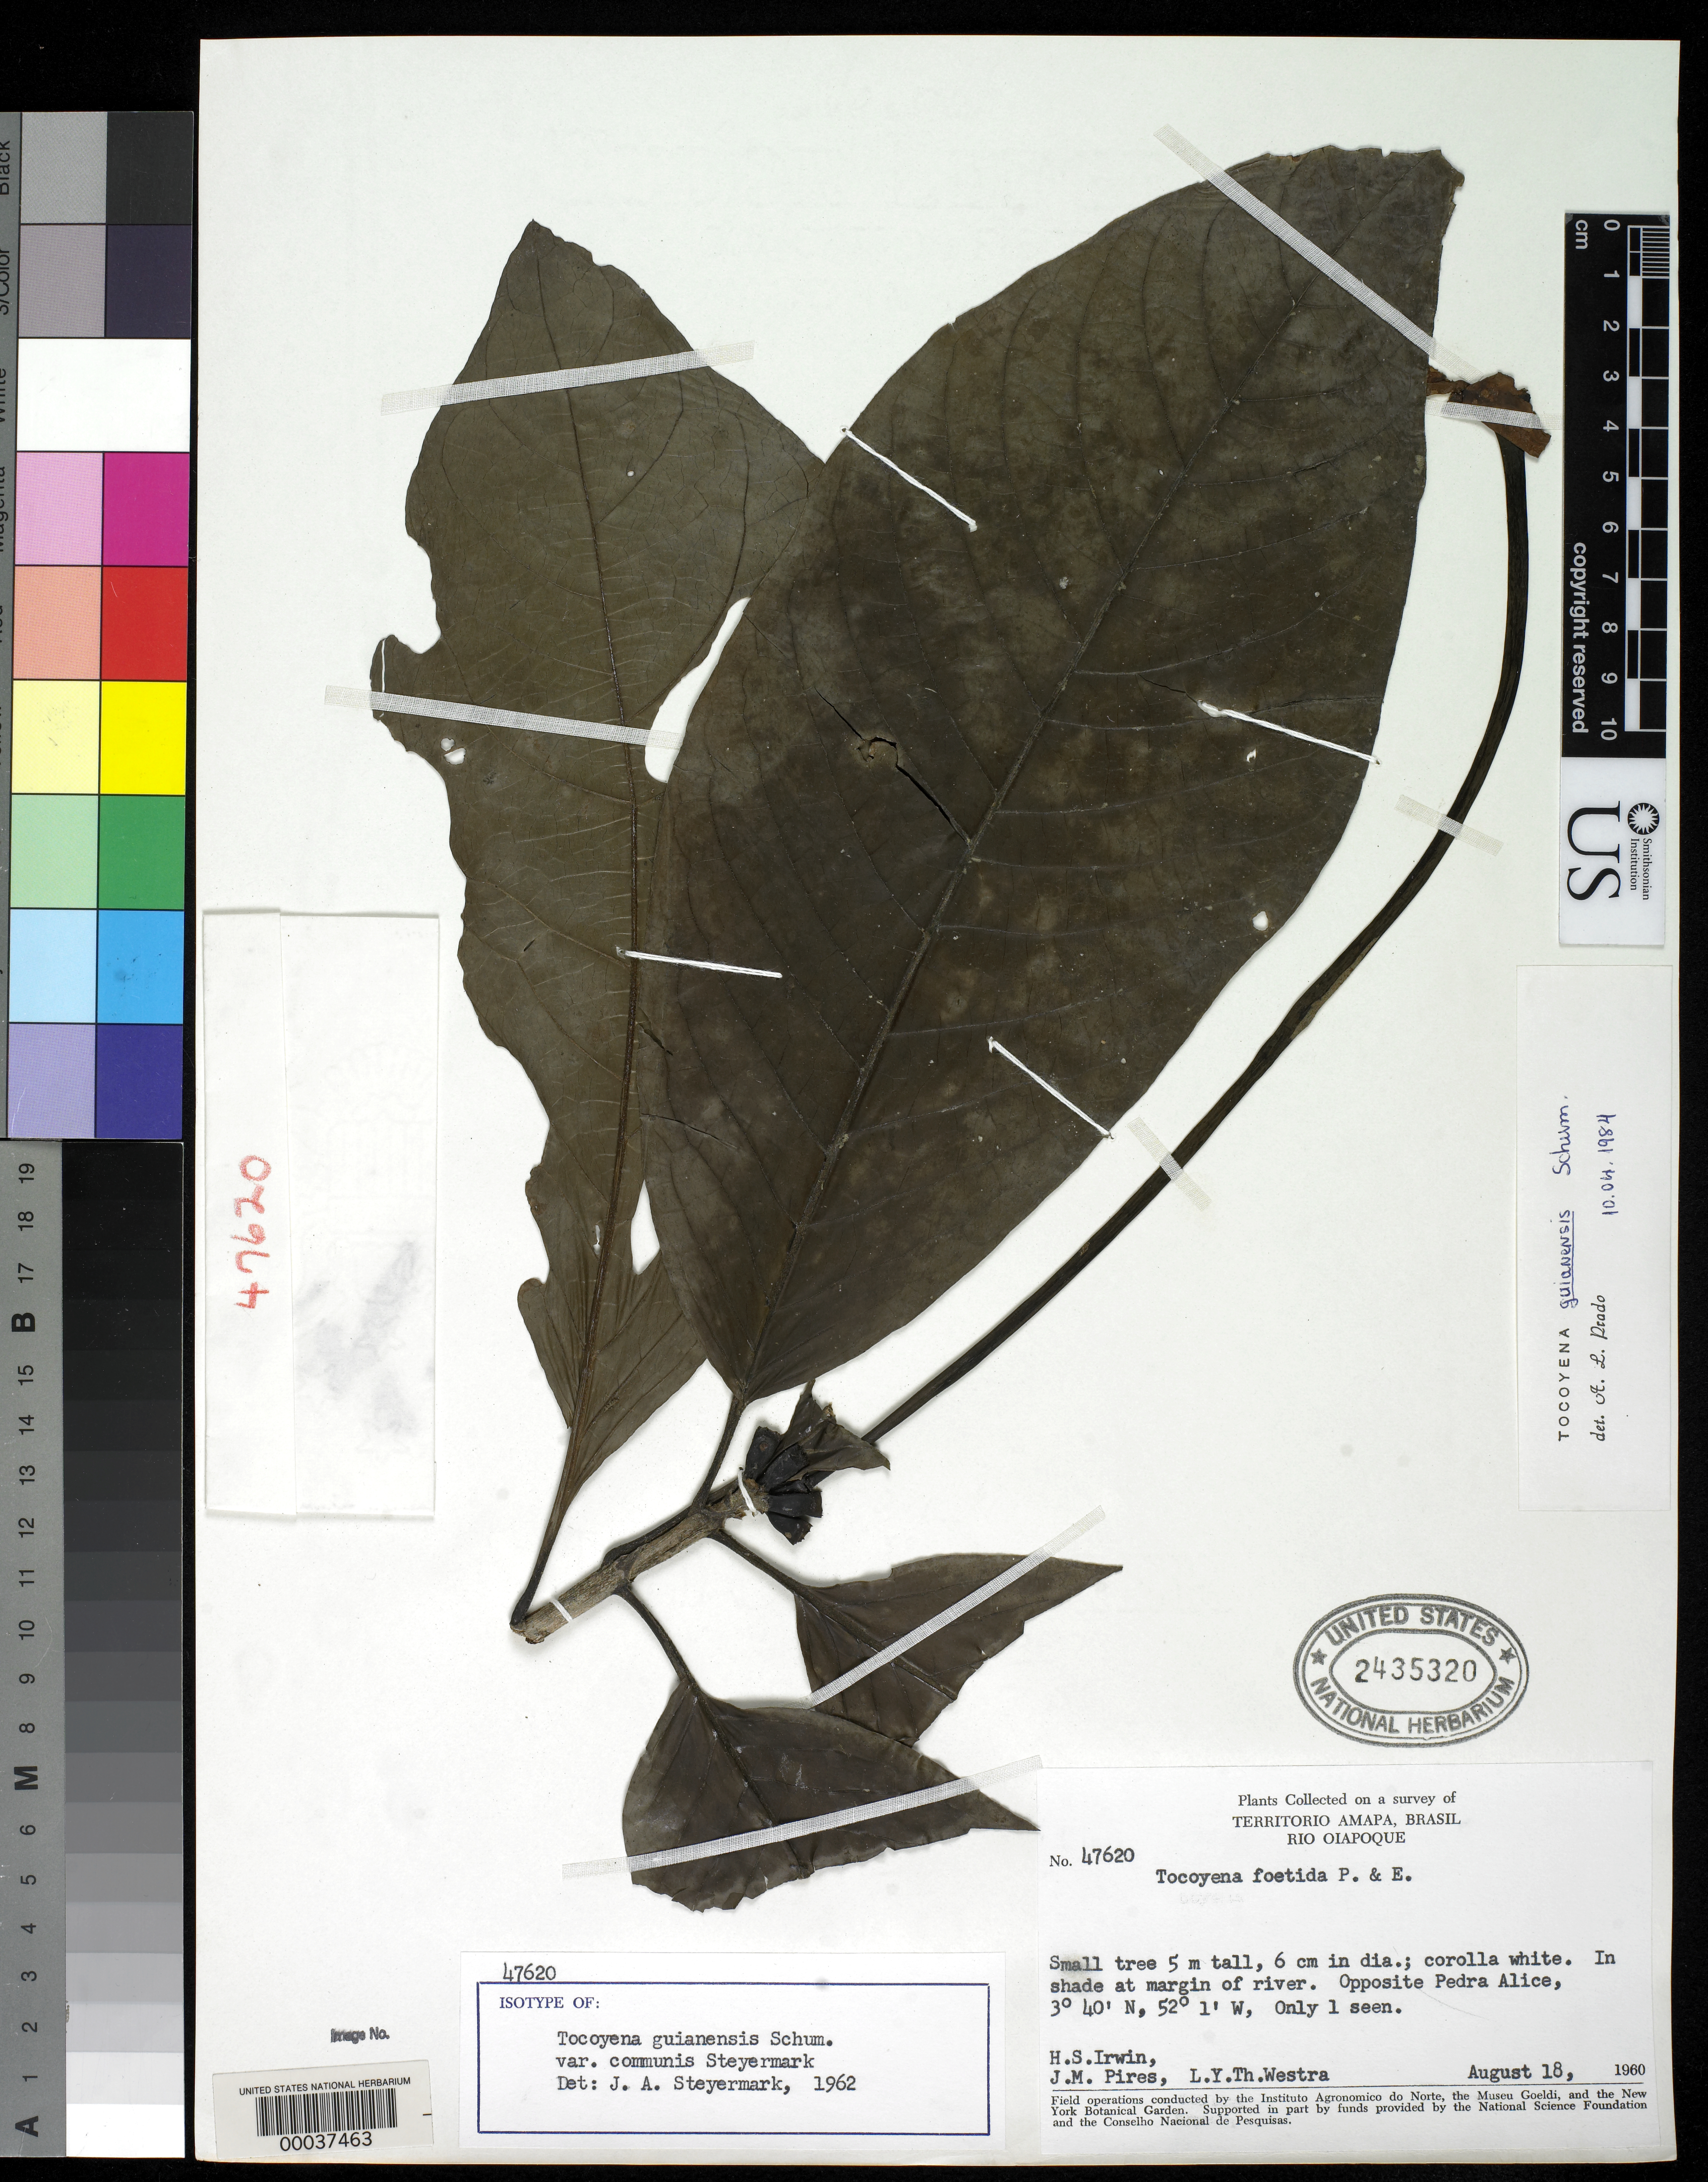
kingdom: Plantae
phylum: Tracheophyta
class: Magnoliopsida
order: Gentianales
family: Rubiaceae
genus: Tocoyena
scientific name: Tocoyena guianensis var. communis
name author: Steyerm.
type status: Isotype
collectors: H. Irwin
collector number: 47620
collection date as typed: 18 Aug 1960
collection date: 1960-08-18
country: Brazil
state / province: Amapá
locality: Rio Oiapoque, opposite Pedra Alice.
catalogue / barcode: US 2435320